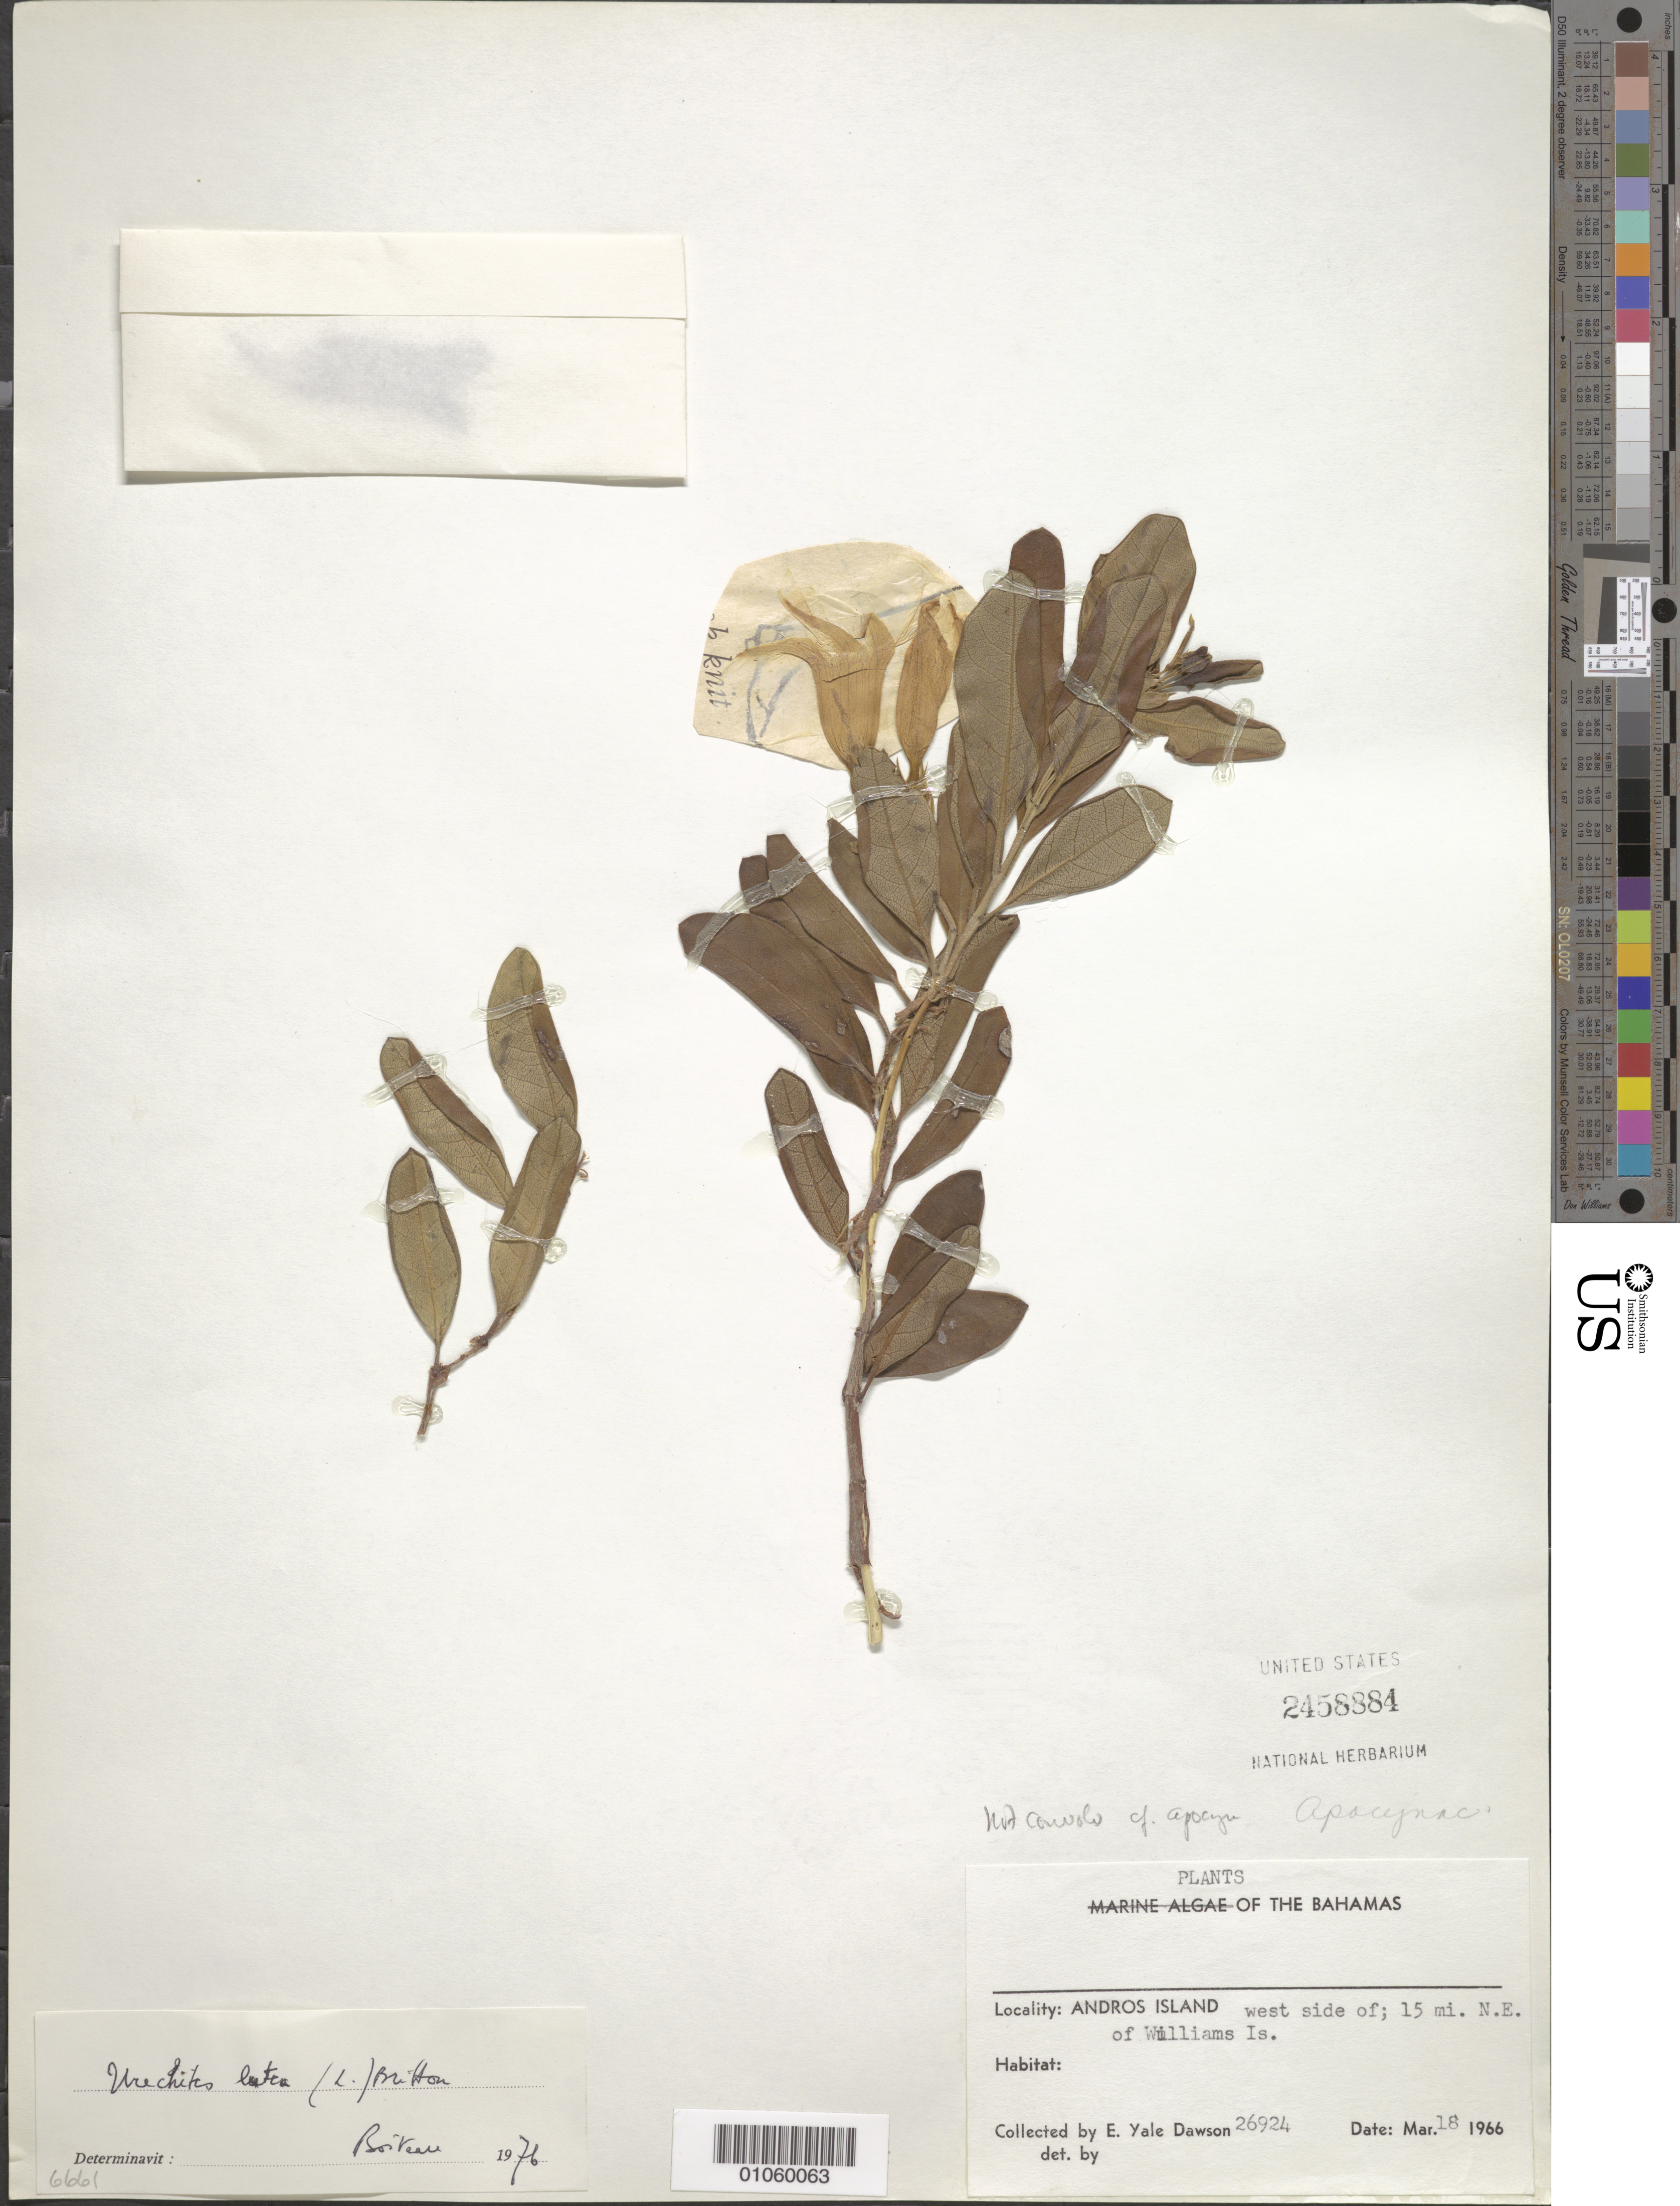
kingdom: Plantae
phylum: Tracheophyta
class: Magnoliopsida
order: Gentianales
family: Apocynaceae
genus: Urechites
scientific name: Urechites lutea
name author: (L.) Britton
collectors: E. Y. Dawson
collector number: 26924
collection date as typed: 18 Mar 1966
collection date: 1966-03-18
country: Bahamas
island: Andros I.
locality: West side of Island; 15 mi. northeast of Williams Is.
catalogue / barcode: US 2458884